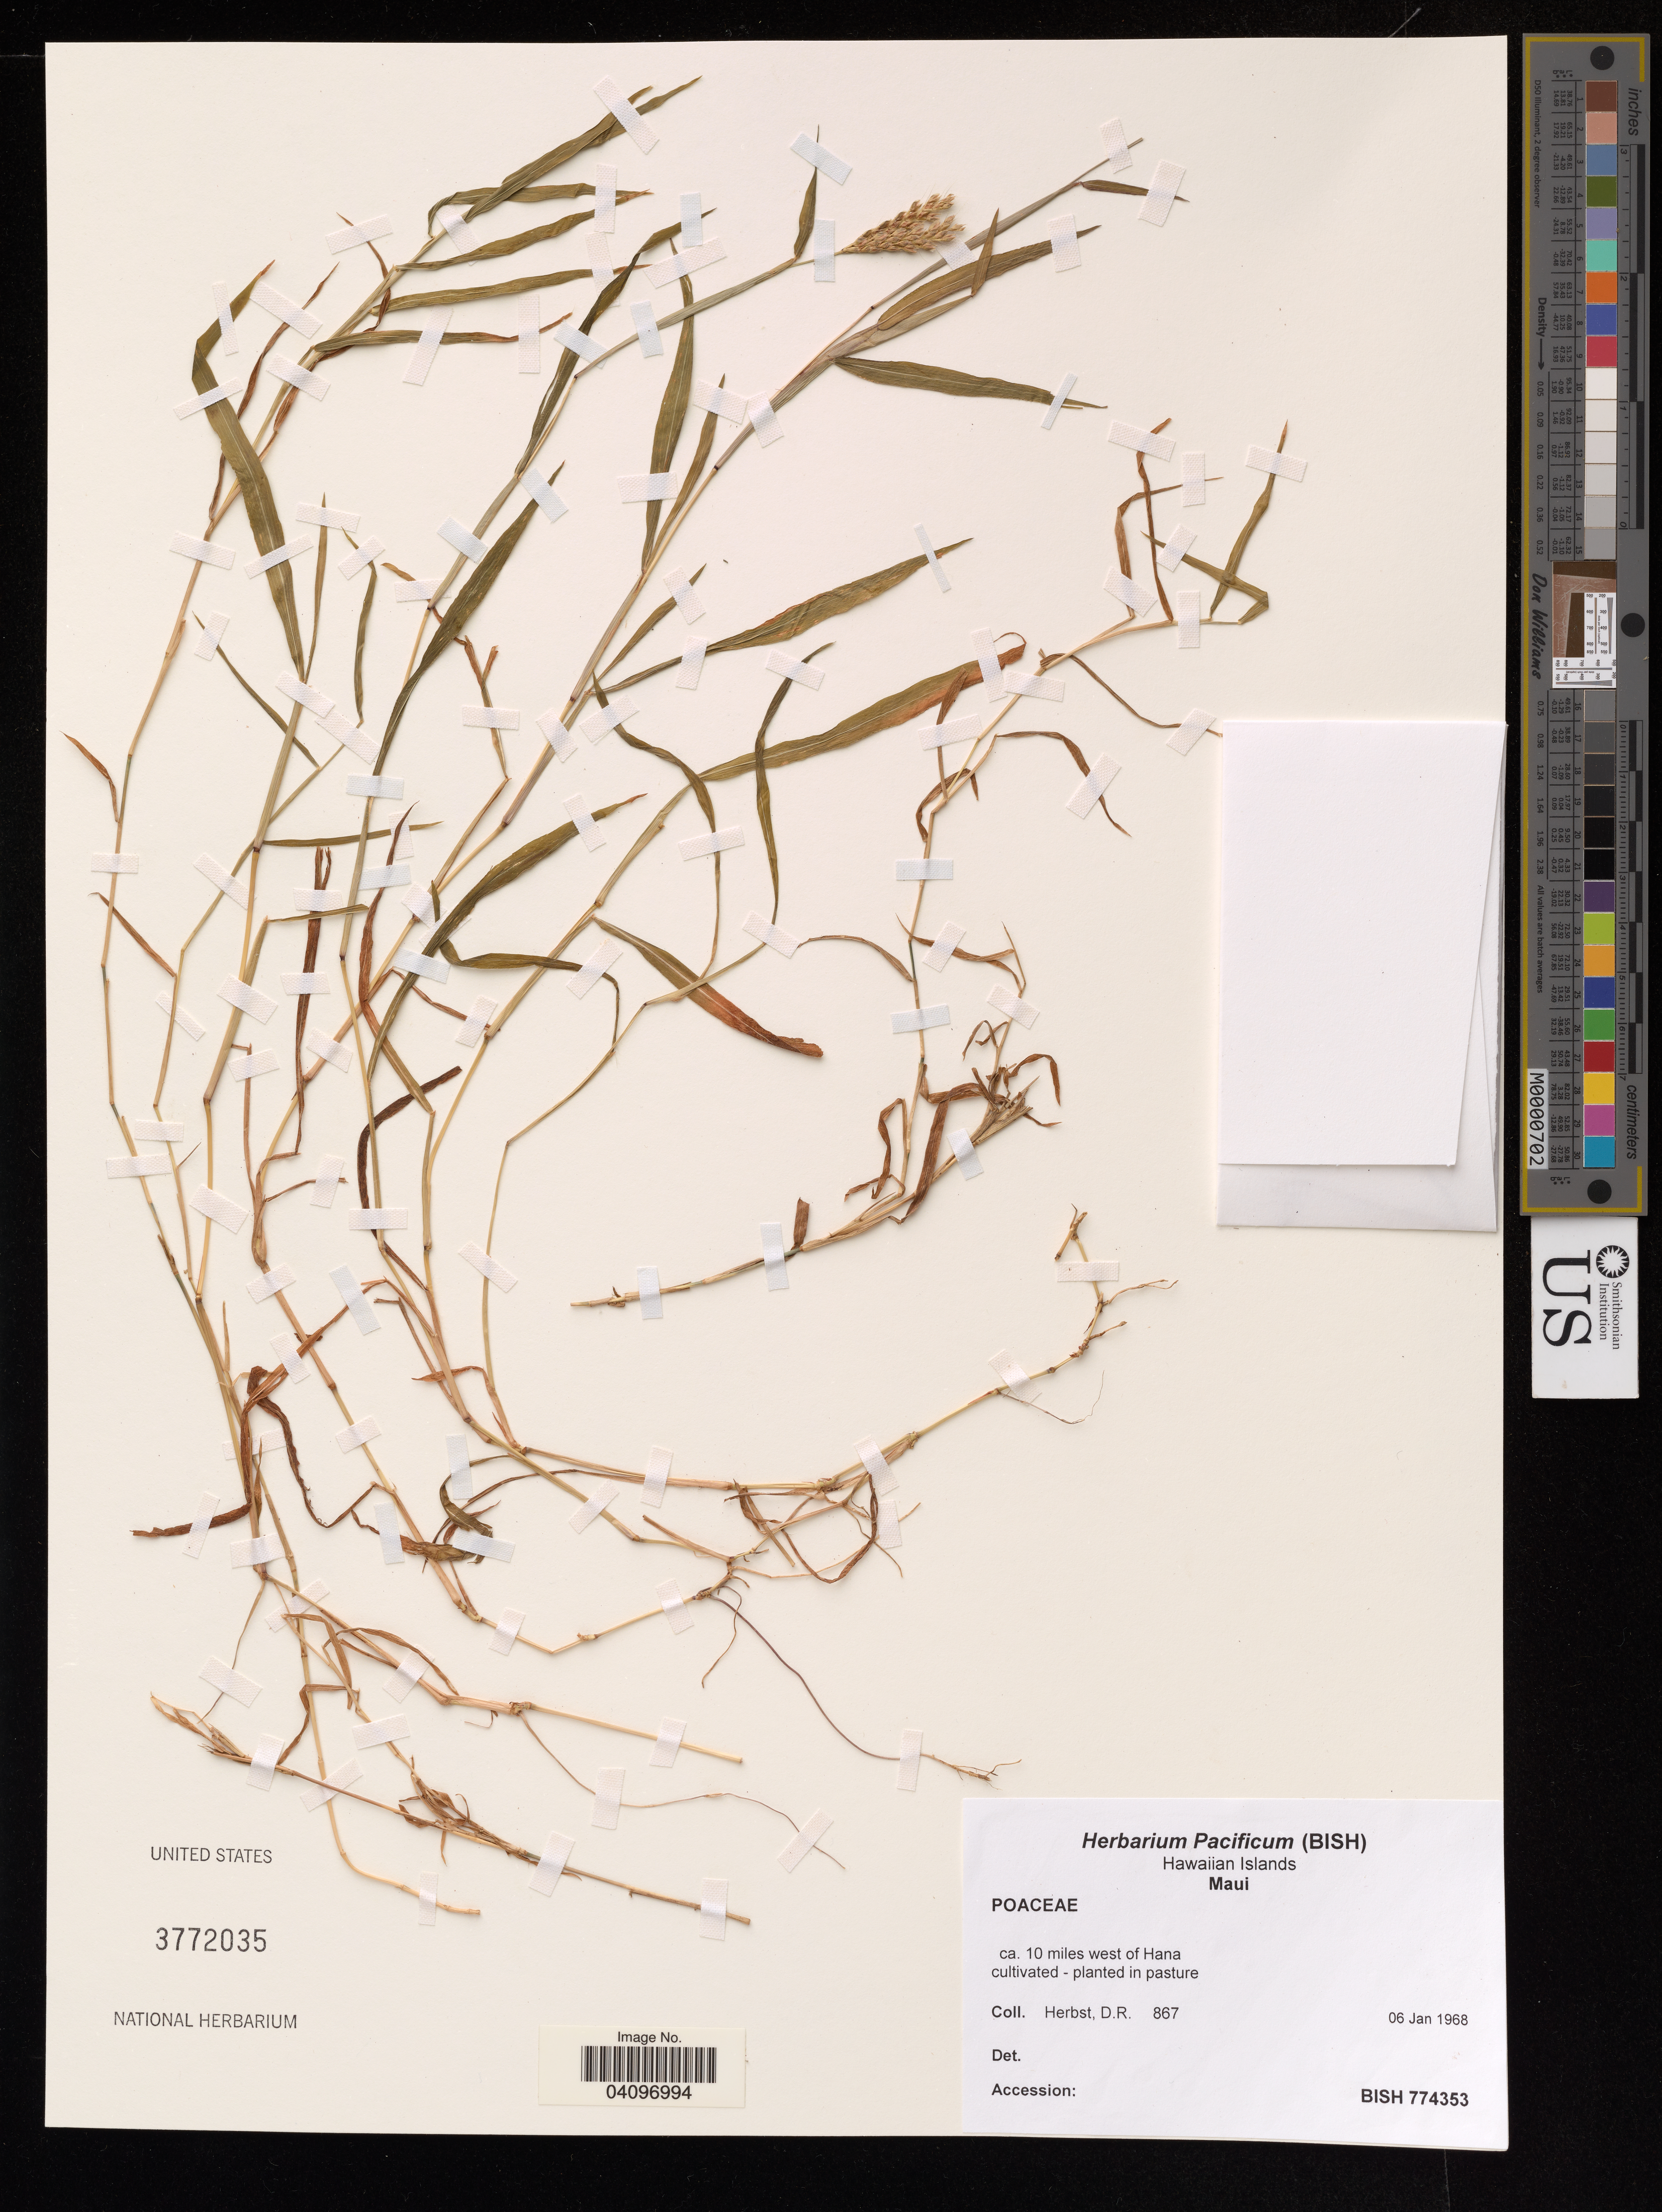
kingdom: Plantae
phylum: Tracheophyta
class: Liliopsida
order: Poales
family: Poaceae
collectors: D. R. Herbst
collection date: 1968-01-06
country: United States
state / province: Hawaii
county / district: Maui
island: Maui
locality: ca. 10 miles wet of Hana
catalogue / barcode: US 3772035